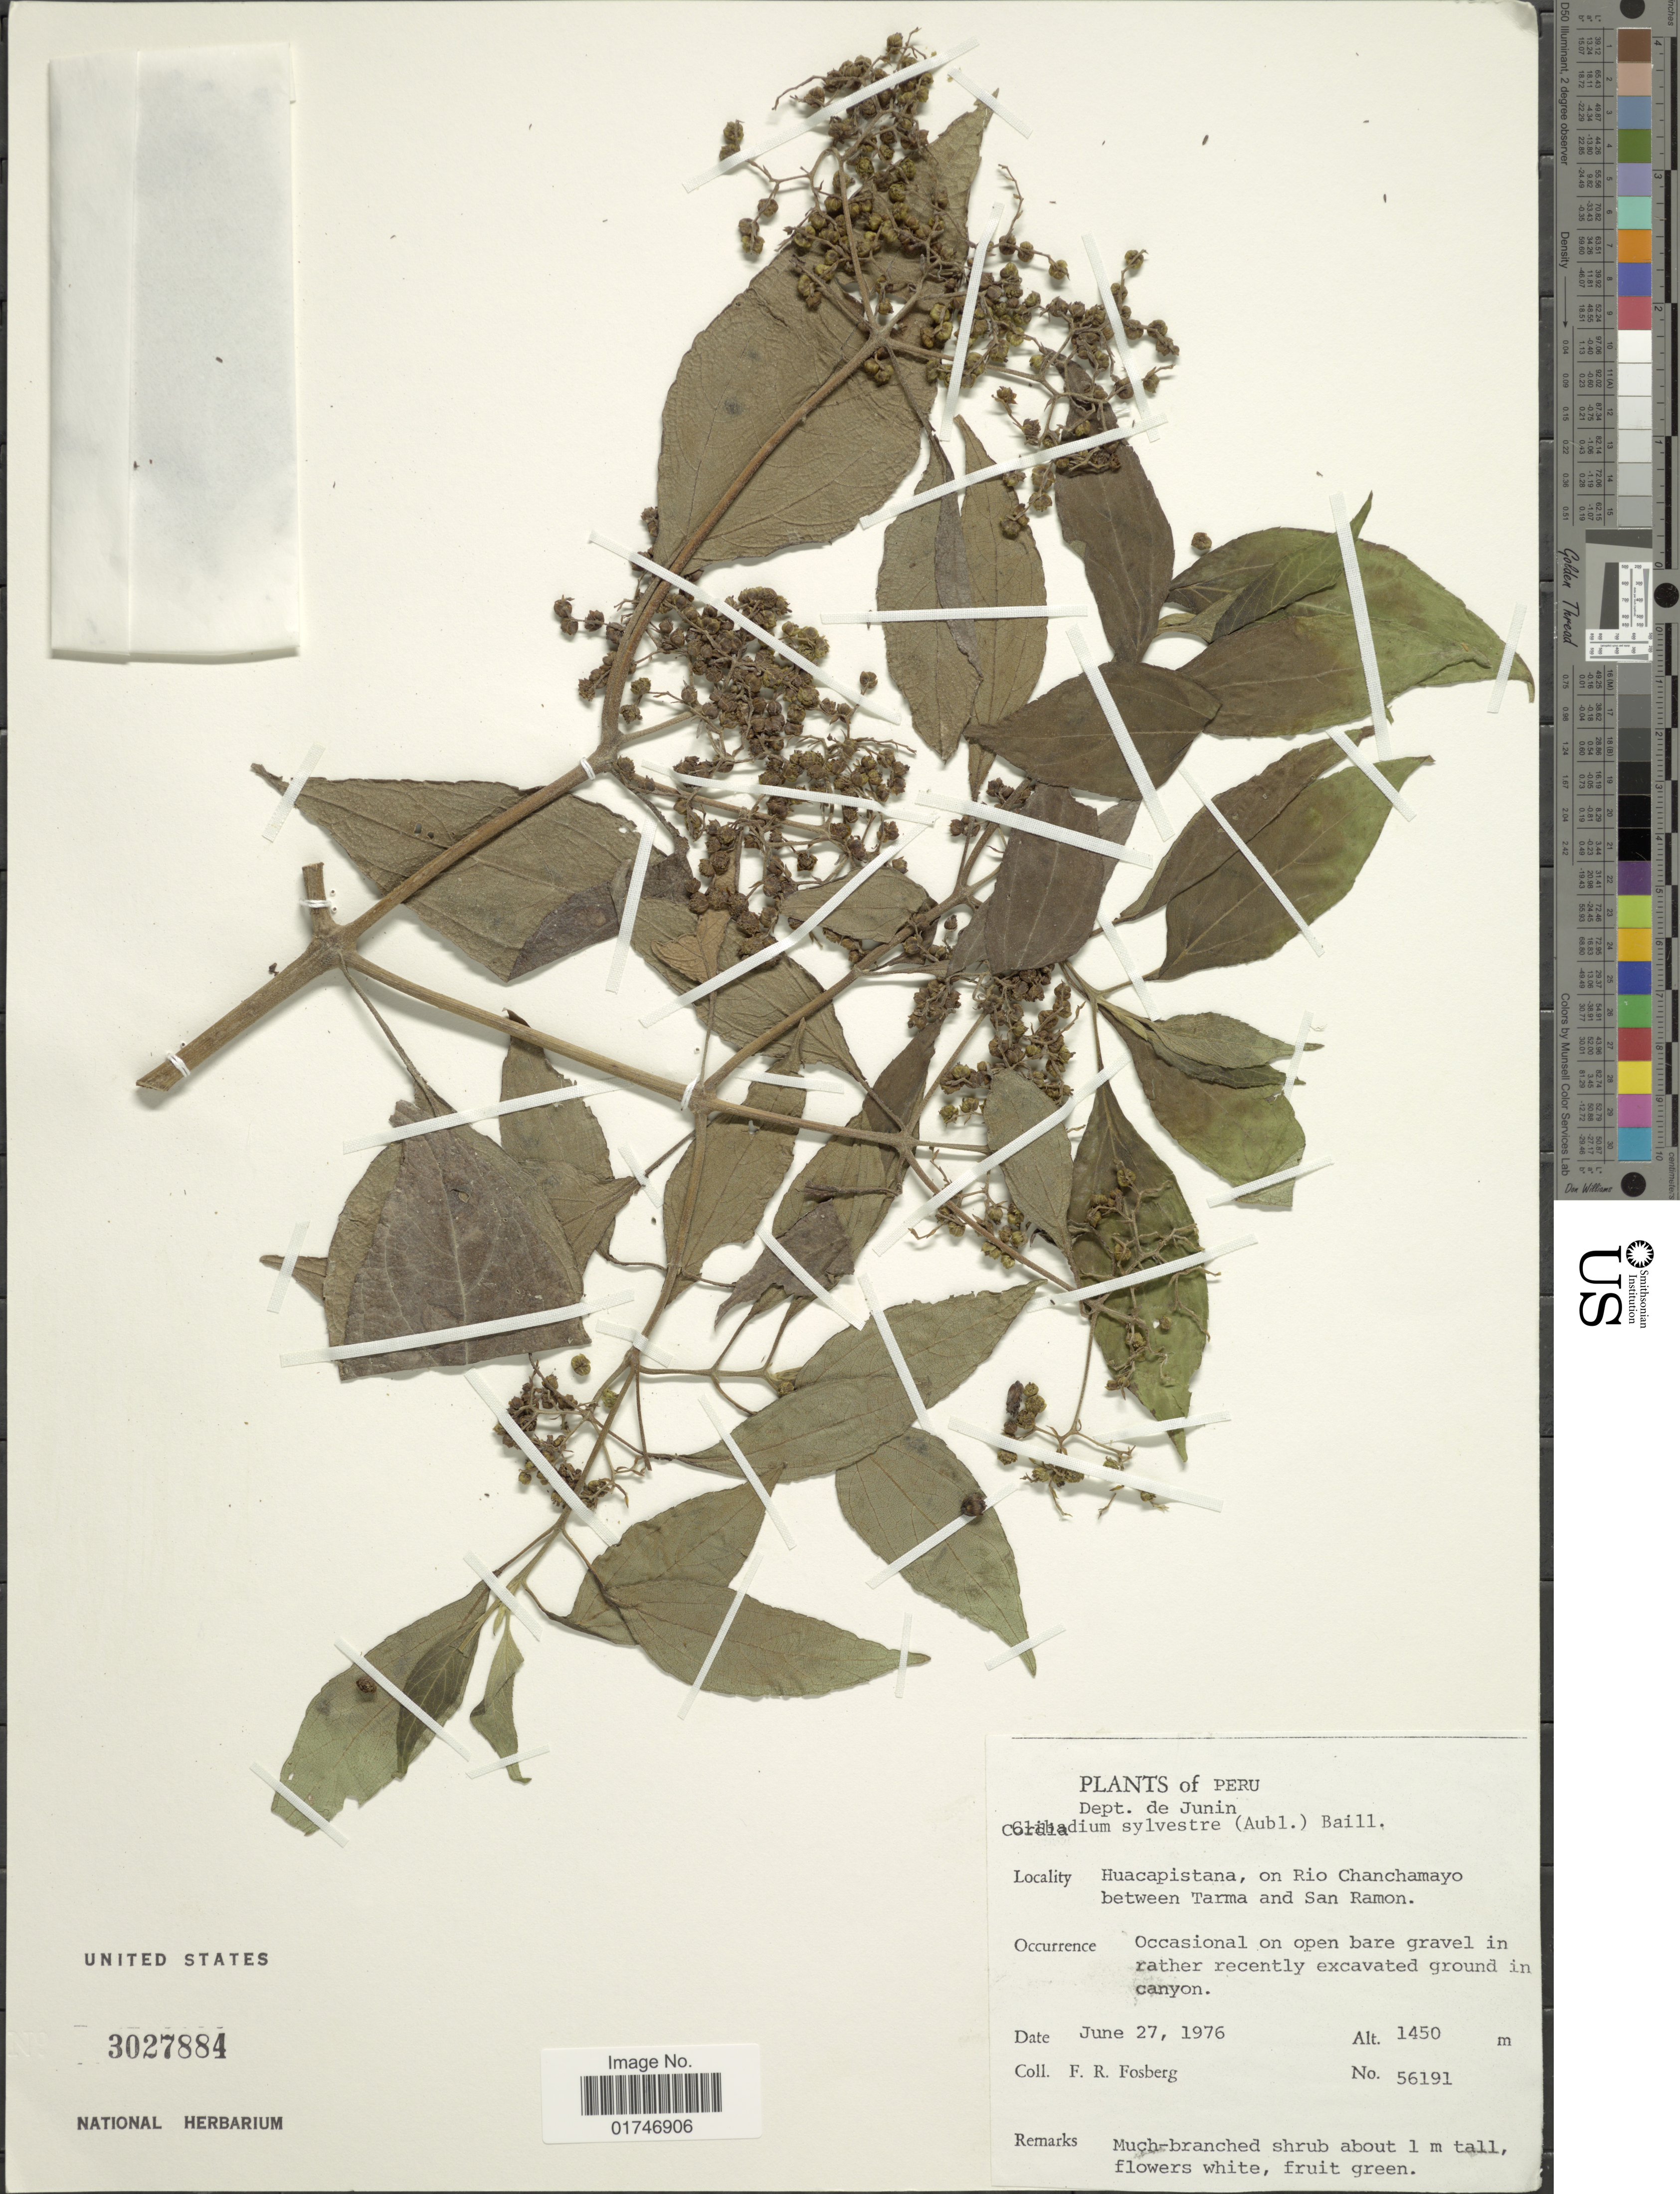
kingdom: Plantae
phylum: Tracheophyta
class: Magnoliopsida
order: Asterales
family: Asteraceae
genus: Clibadium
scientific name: Clibadium surinamense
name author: L.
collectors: F. R. Fosberg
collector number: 56191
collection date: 1976-06-27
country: Peru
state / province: Junín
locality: Dept. de Junin. Huacapistana, on Rio Chanchamayo between Tarma and San Ramon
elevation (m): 1450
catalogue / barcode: US 3027884